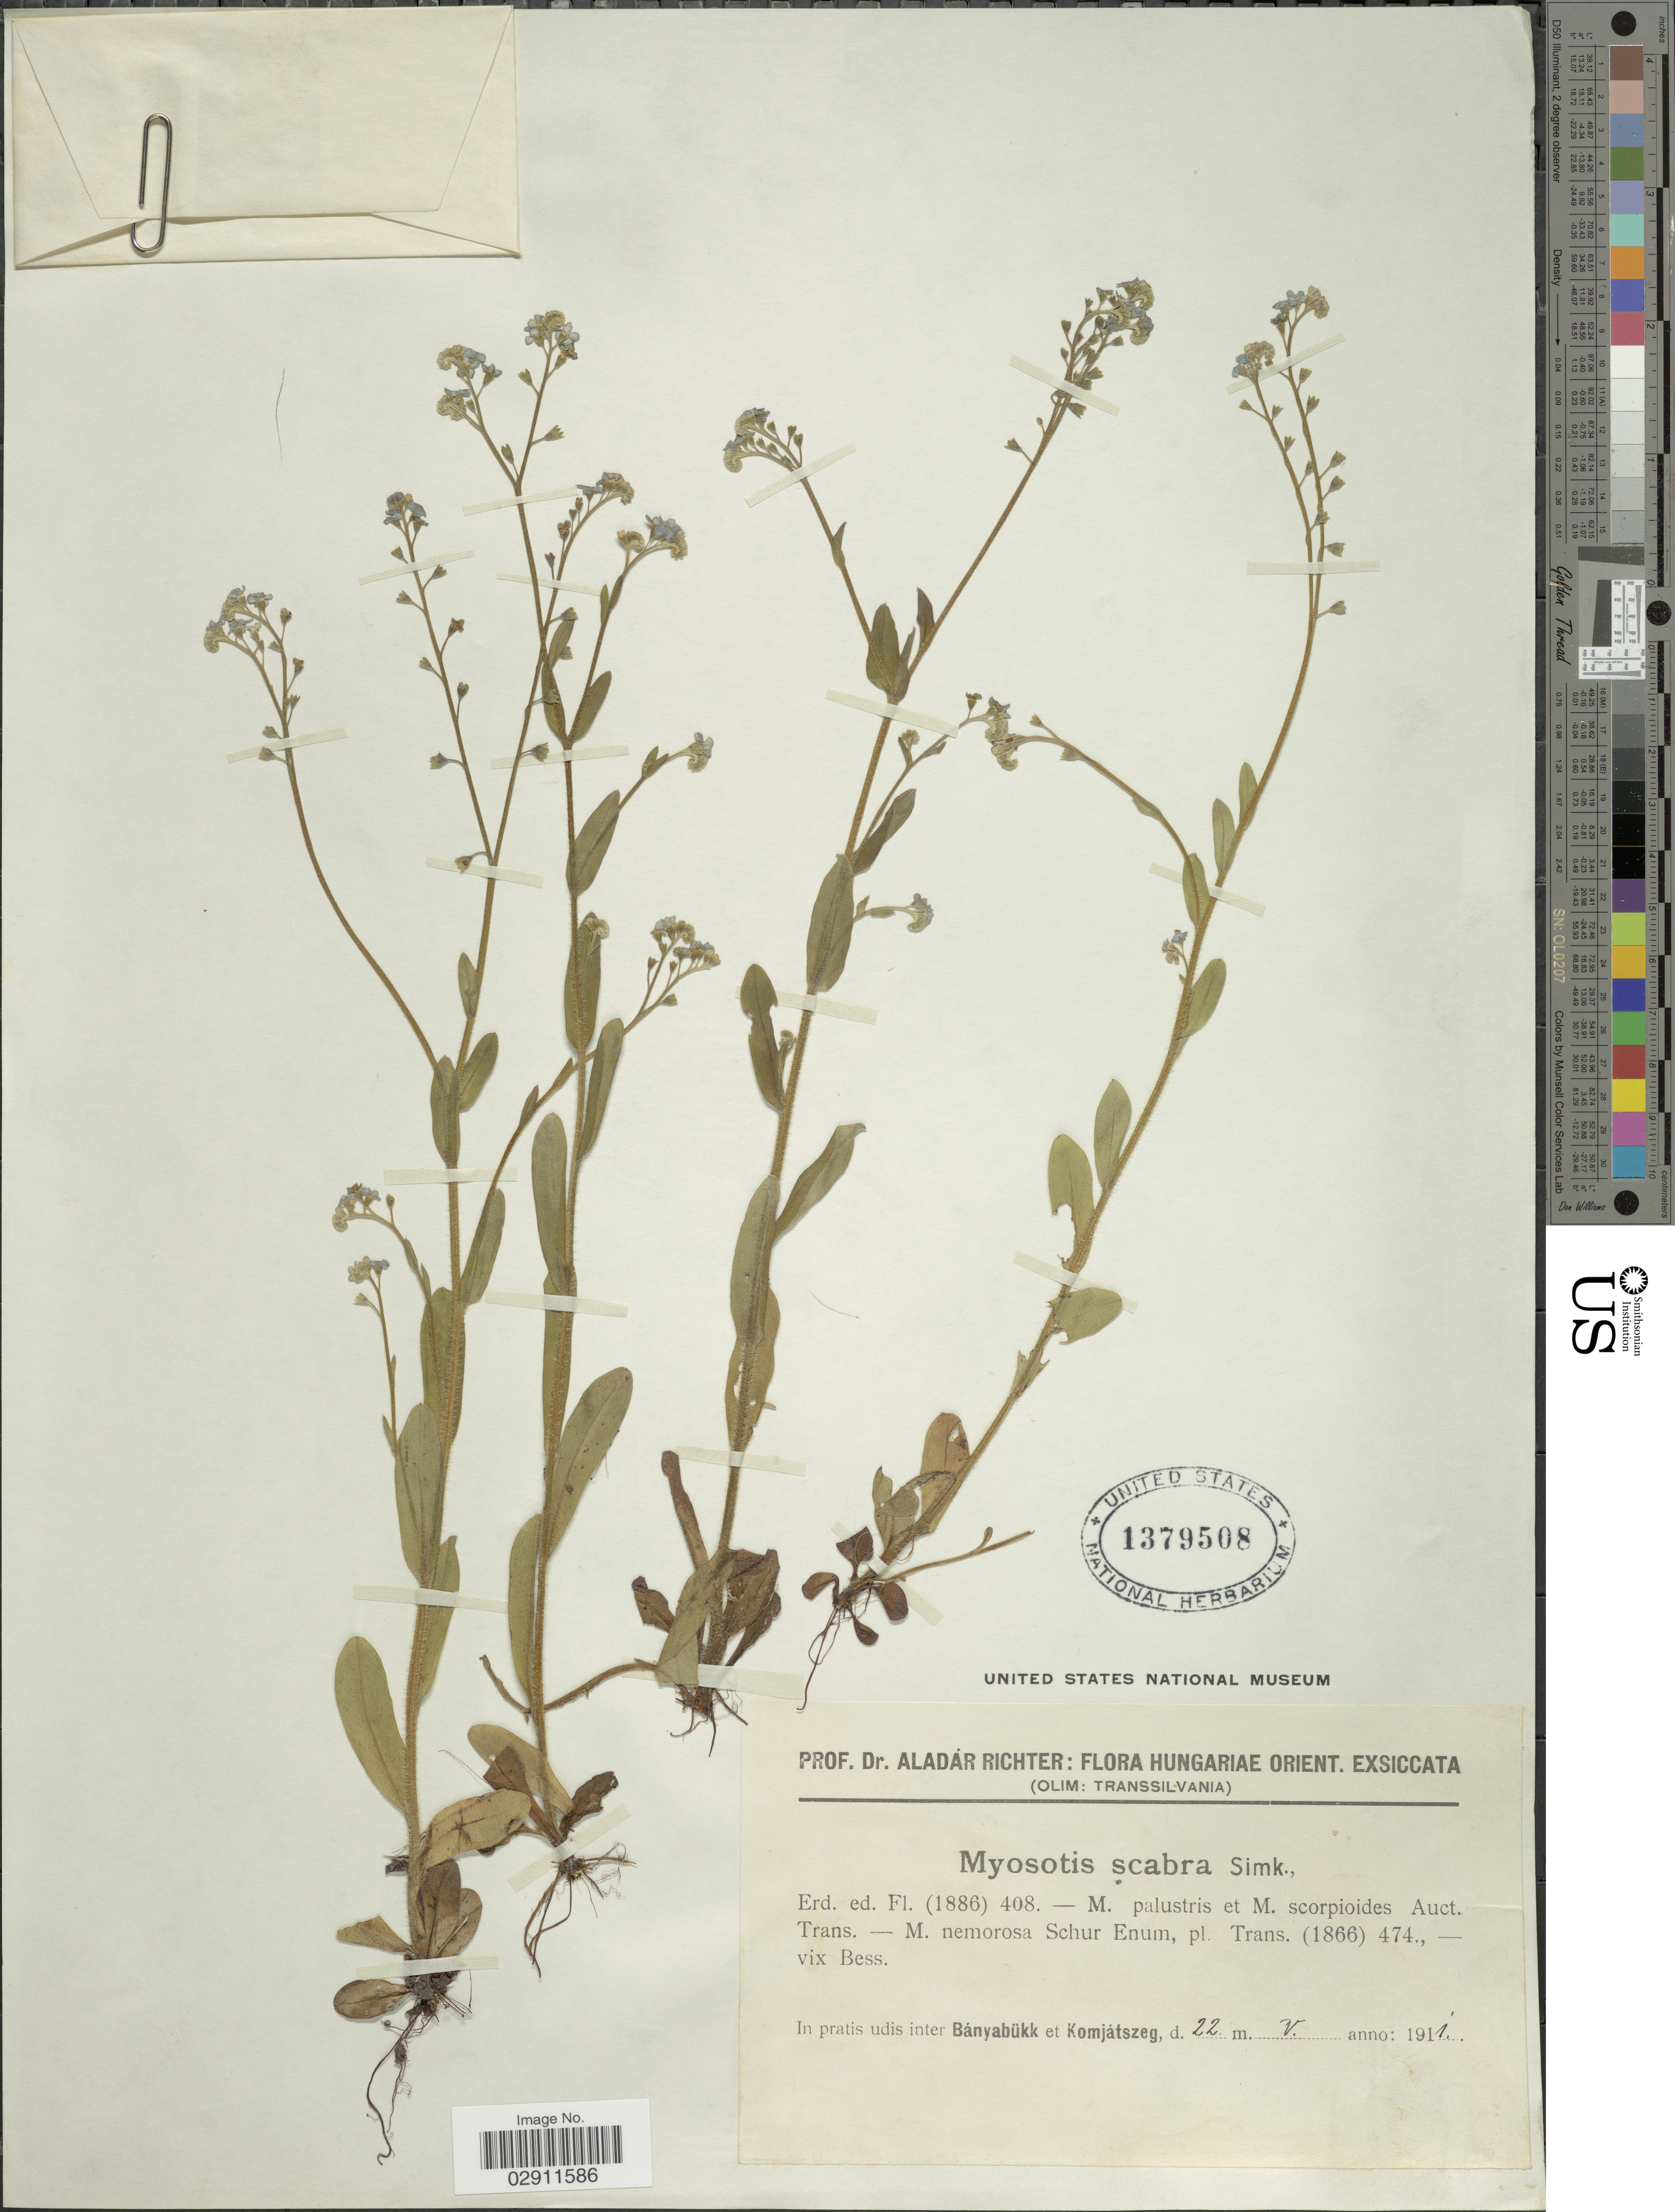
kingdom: Plantae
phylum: Tracheophyta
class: Magnoliopsida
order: Boraginales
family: Boraginaceae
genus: Myosotis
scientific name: Myosotis scabra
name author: Simonk.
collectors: A. Richter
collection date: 1911-05-22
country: Romania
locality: In pratis udis inter Bánybükk et Komjátszeg.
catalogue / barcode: US 1379508